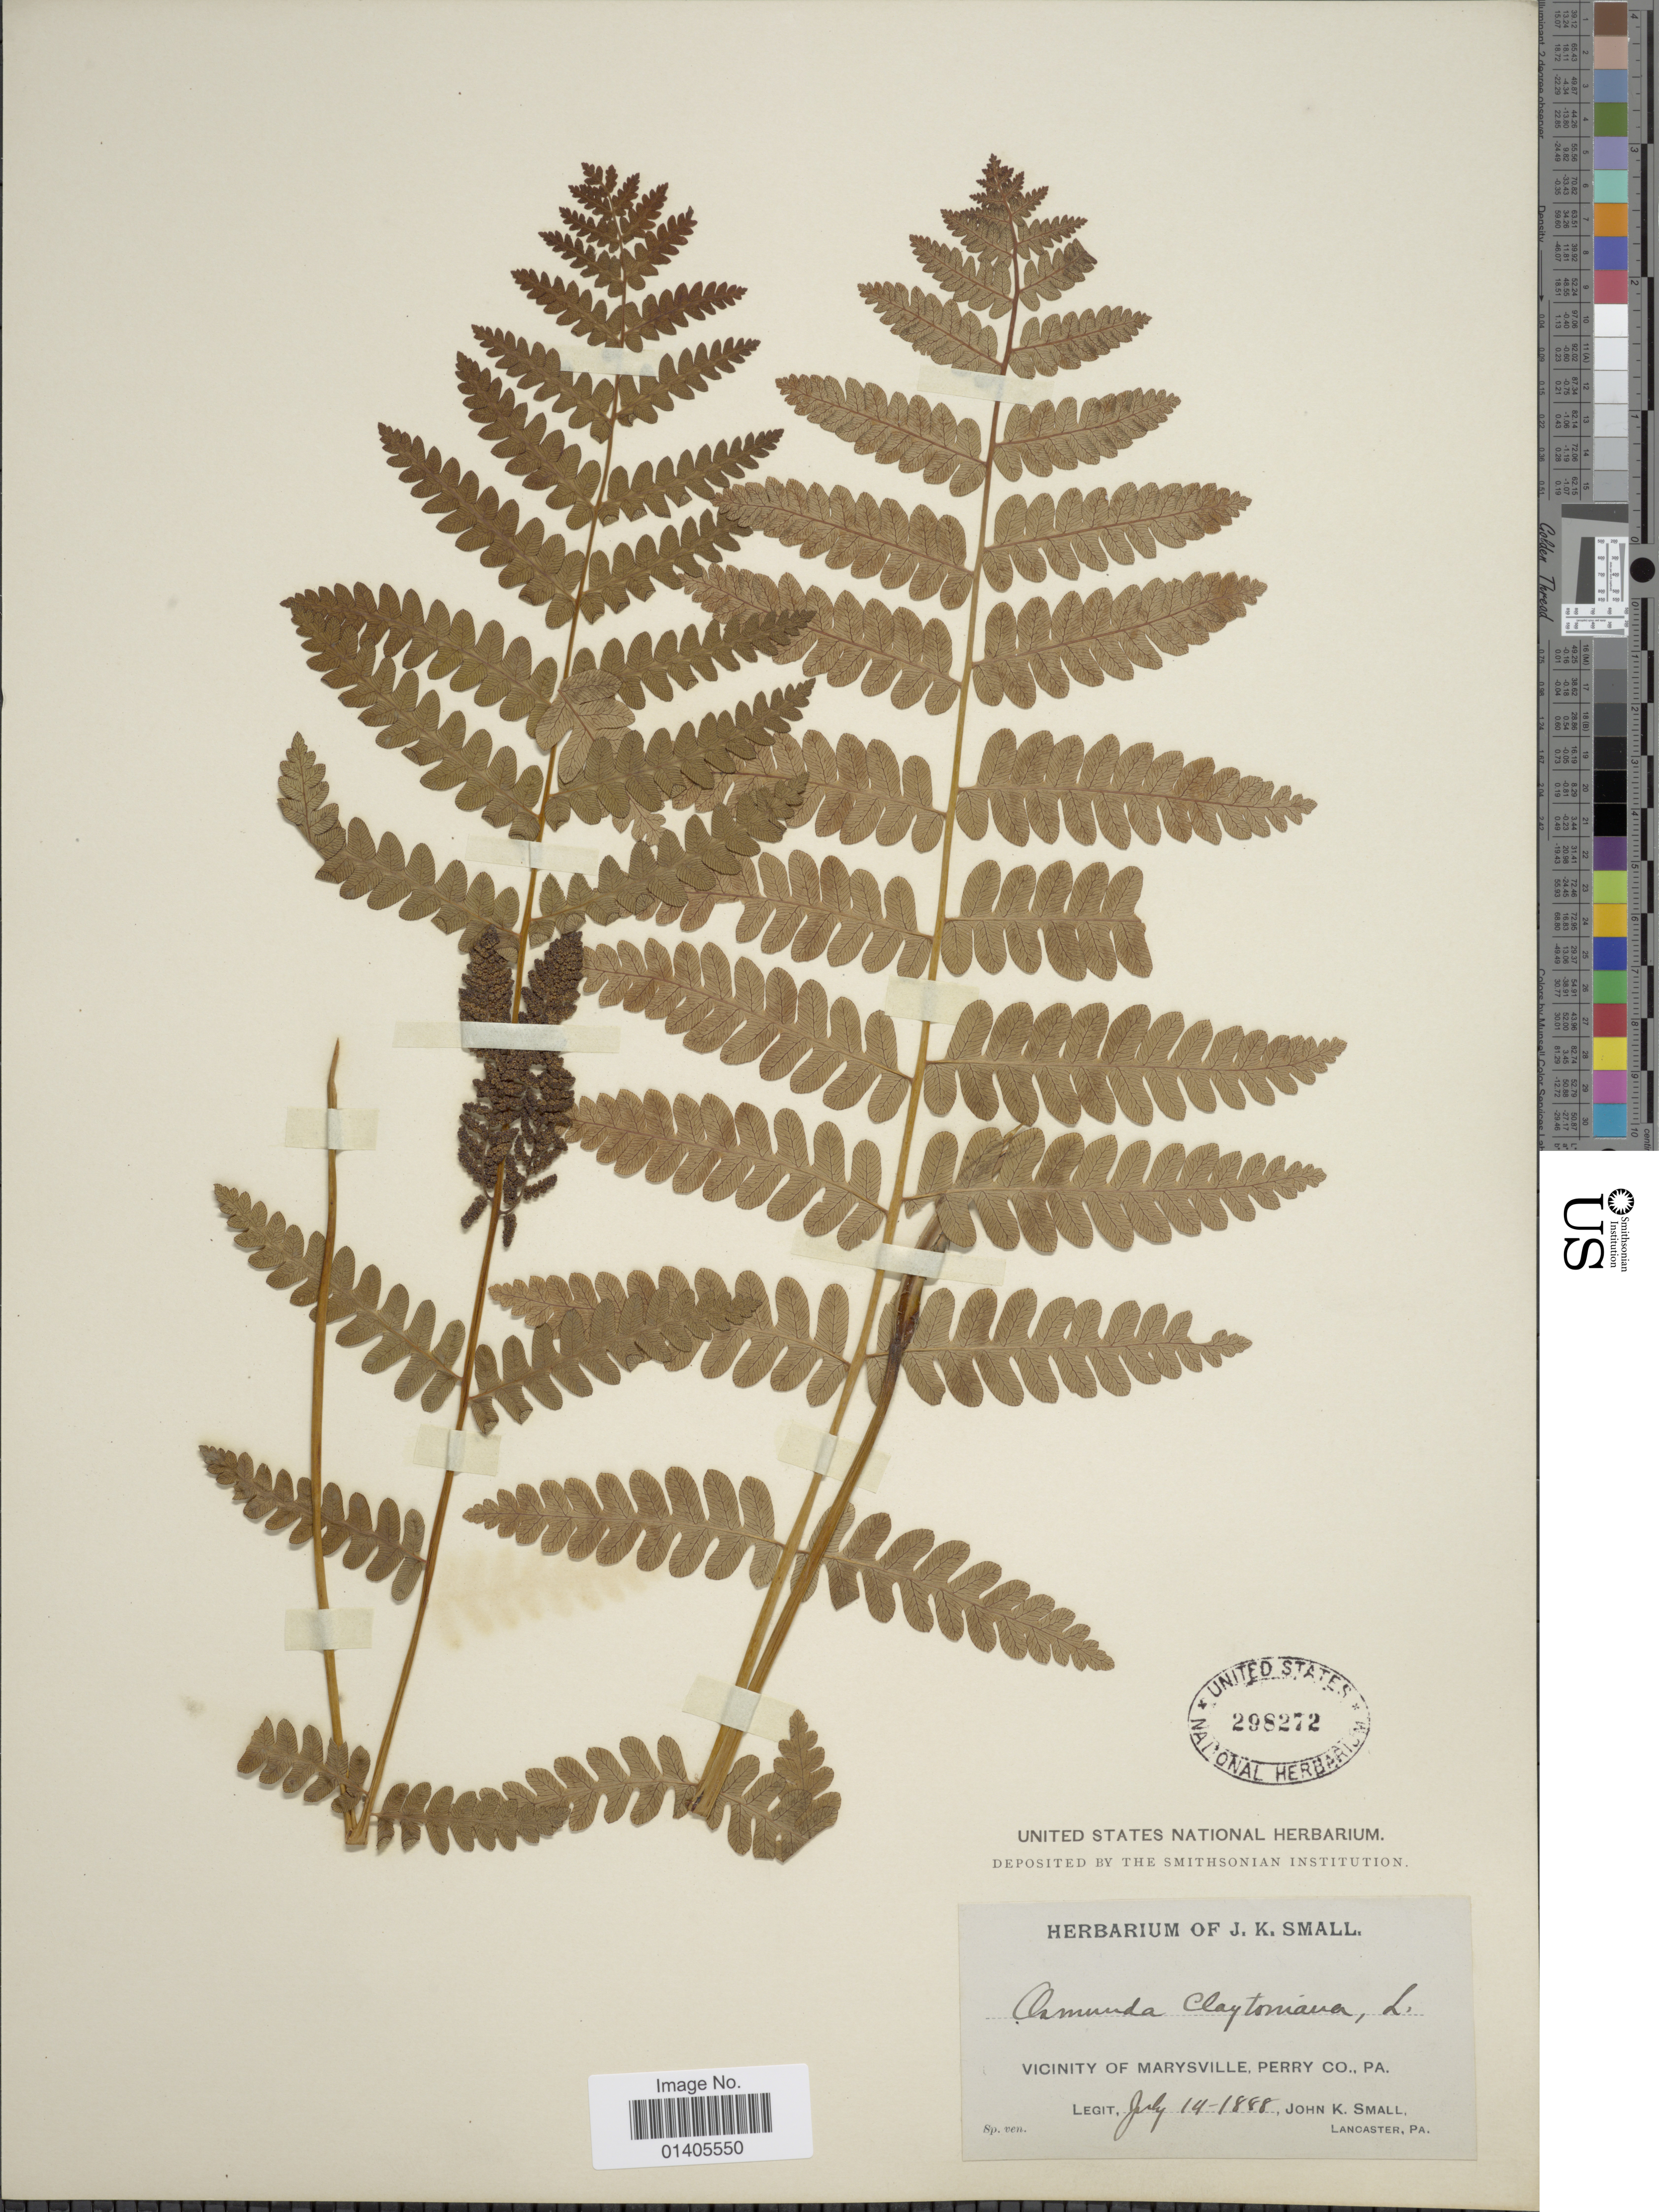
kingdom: Plantae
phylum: Tracheophyta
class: Polypodiopsida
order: Osmundales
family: Osmundaceae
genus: Osmunda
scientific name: Osmunda claytoniana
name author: (L.) Tagawa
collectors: J. K. Small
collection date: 1888-07-14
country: United States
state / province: Pennsylvania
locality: Vicinity of Marysville, Perry Co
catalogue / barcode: US 298272